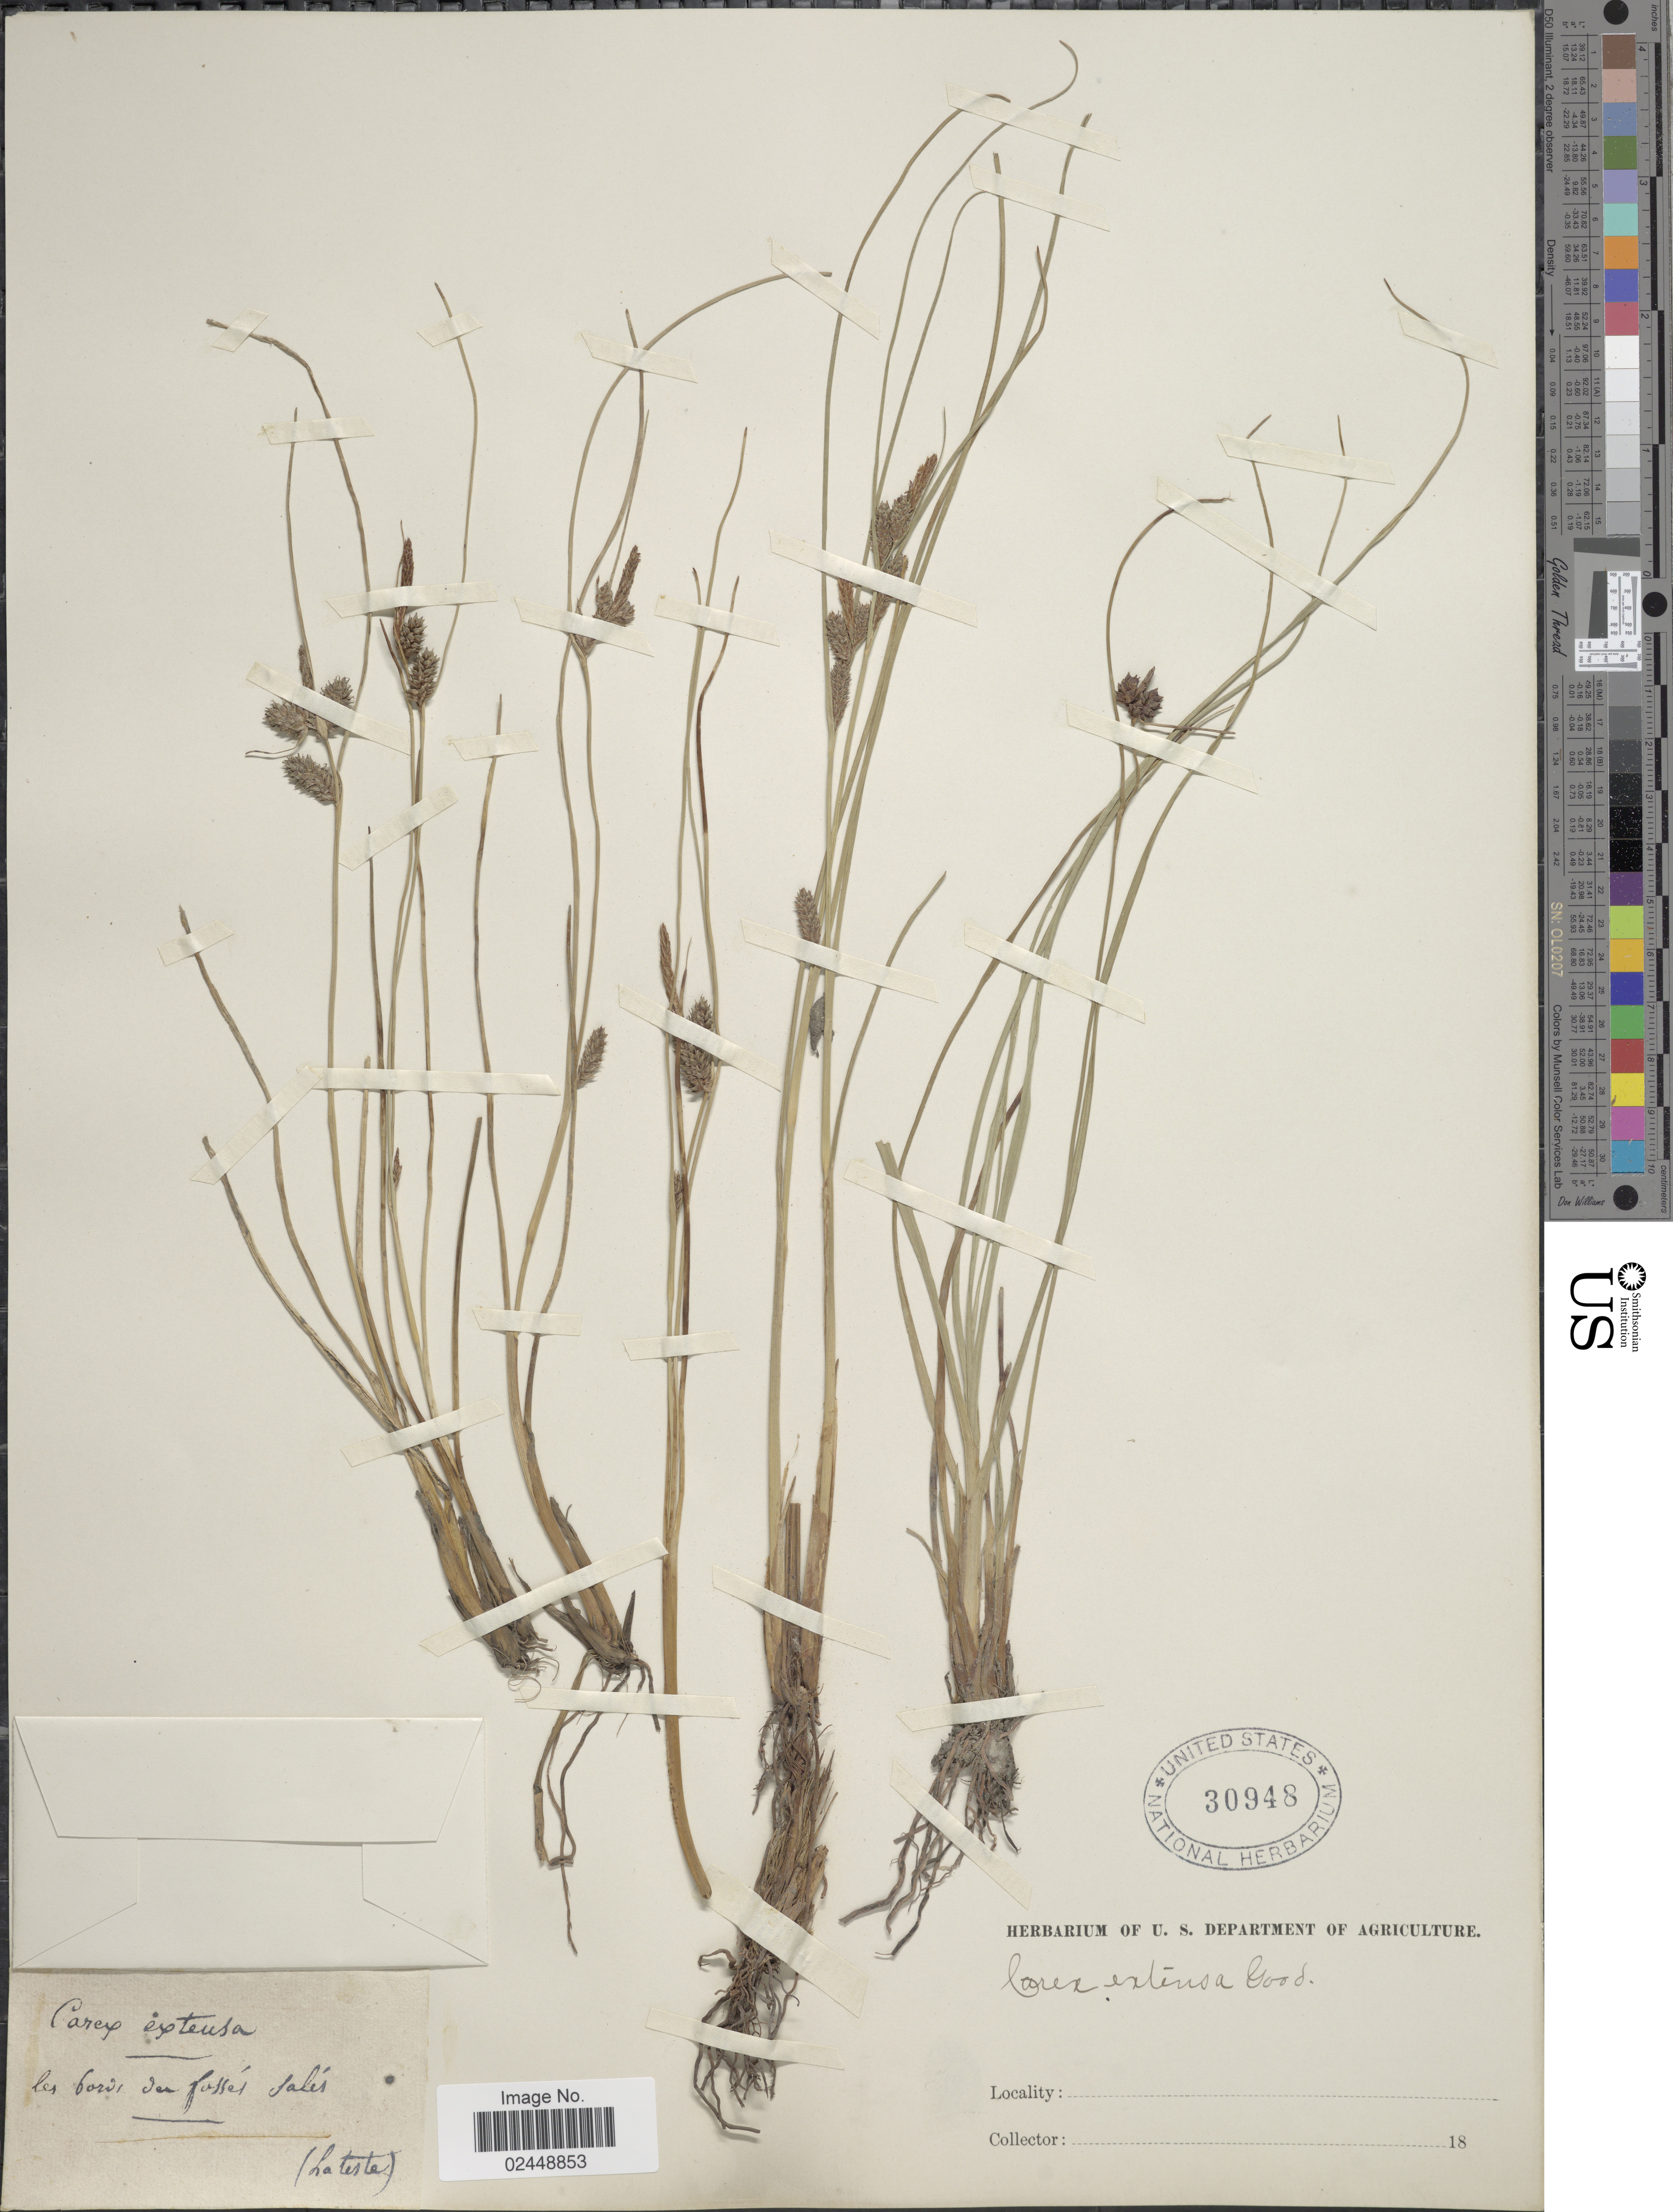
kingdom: Plantae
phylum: Tracheophyta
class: Liliopsida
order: Poales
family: Cyperaceae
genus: Carex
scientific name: Carex extensa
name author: Gooden.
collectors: Lateste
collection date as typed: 18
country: France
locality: Les bords ver fuffes sales [interpreted]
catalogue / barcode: US 30948